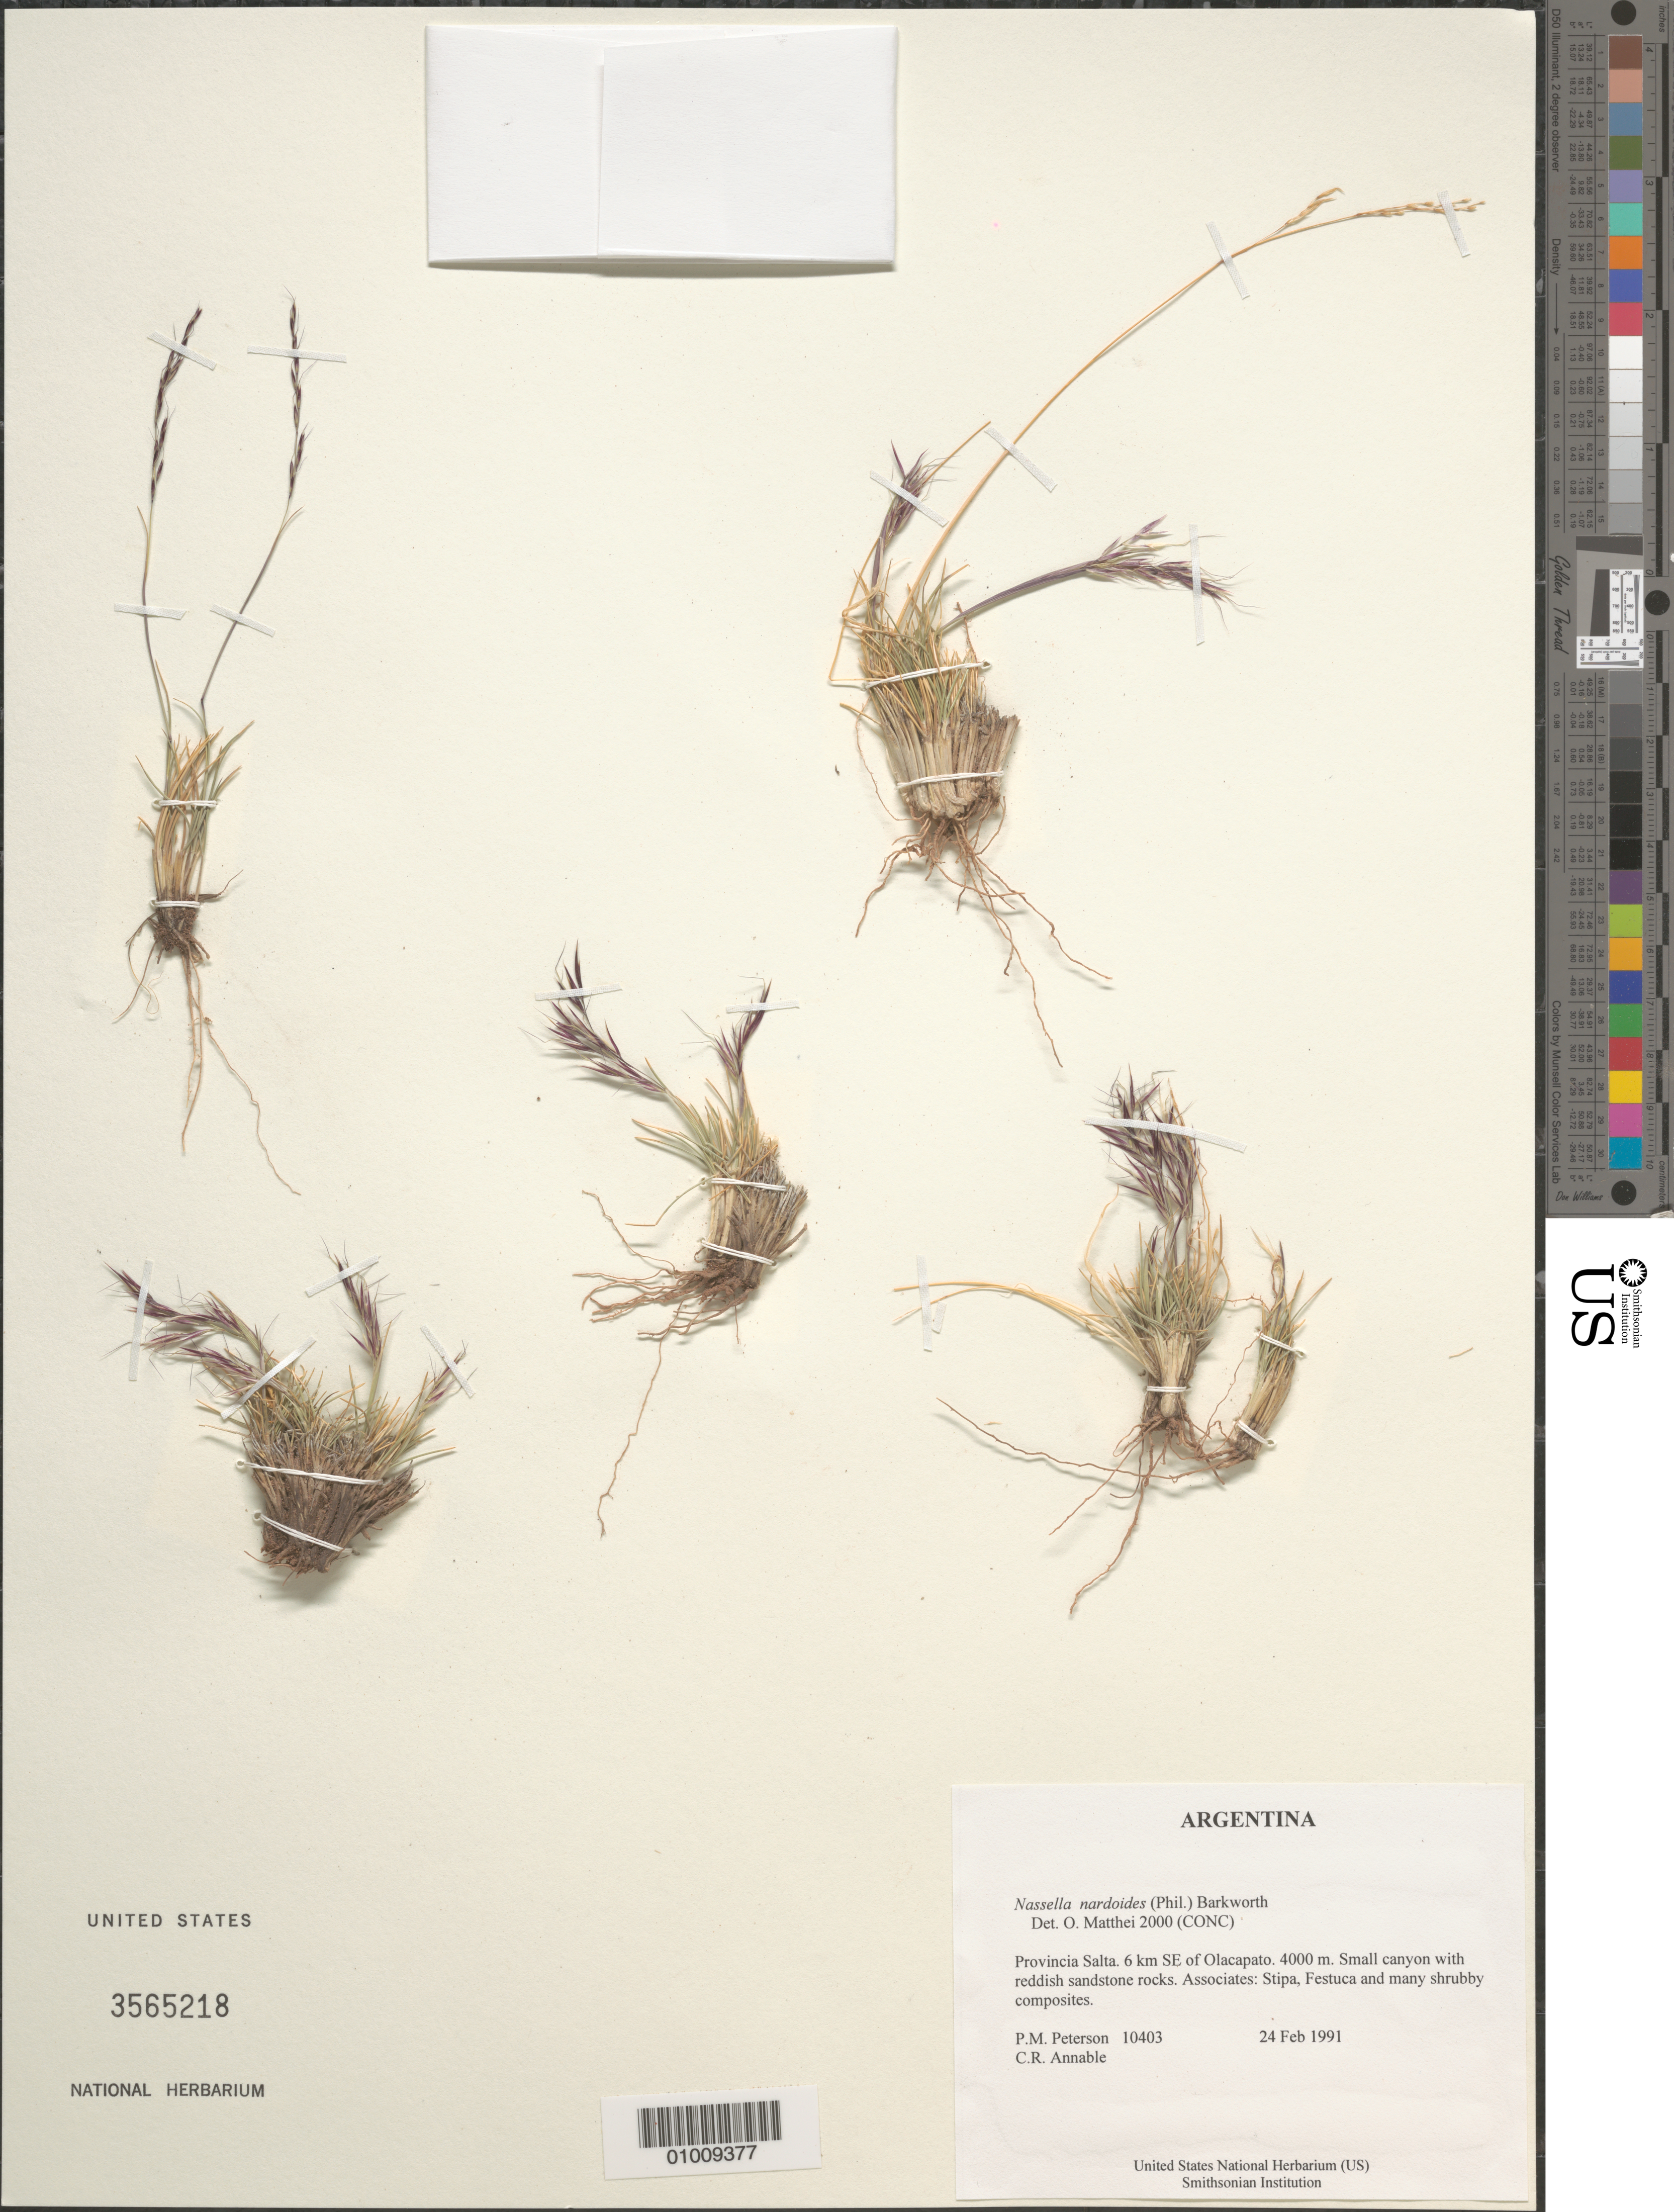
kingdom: Plantae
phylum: Tracheophyta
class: Liliopsida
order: Poales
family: Poaceae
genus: Nassella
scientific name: Nassella nardoides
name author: (Phil.) Barkworth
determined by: Matthei, O. R.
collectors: P. M. Peterson & C. R. Annable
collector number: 10403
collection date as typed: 24 Feb 1991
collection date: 1991-02-24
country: Argentina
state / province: Salta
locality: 6 km SE of Olacapato.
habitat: Small canyon with reddish sandstone rocks. Associates: Stipa, Festuca and many shruby composites.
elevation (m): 4000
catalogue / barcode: US 3565218